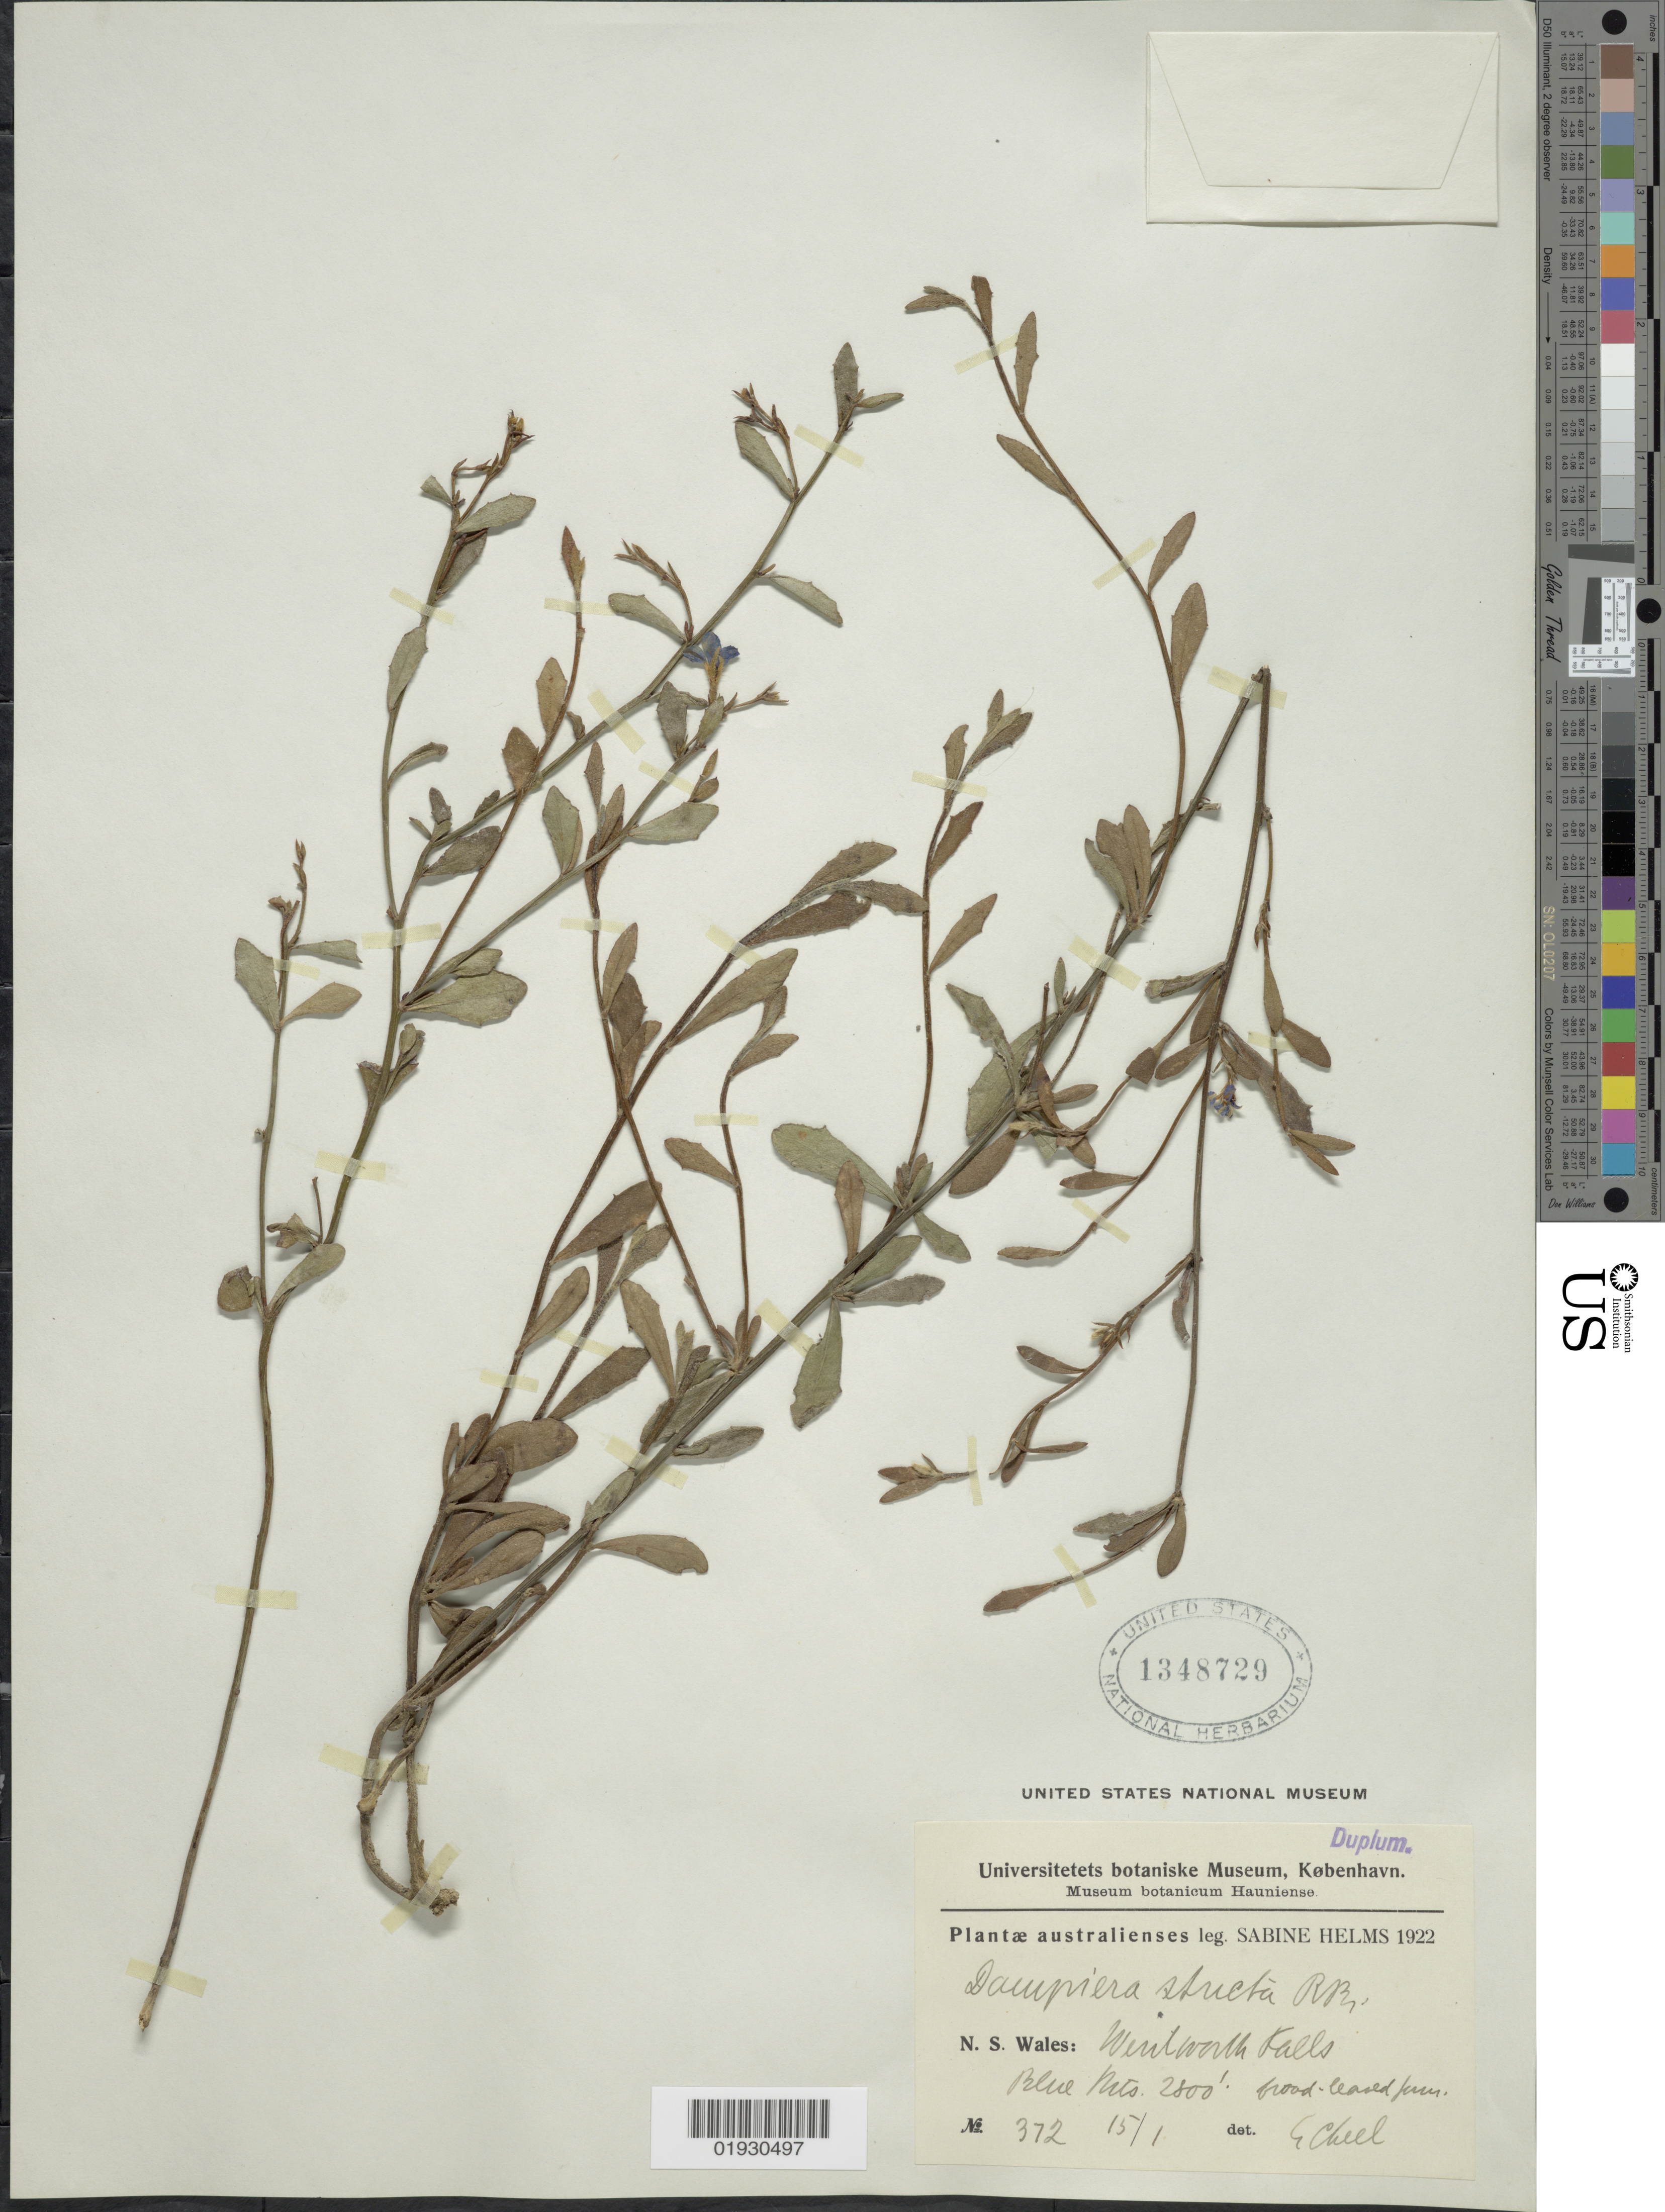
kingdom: Plantae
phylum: Tracheophyta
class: Magnoliopsida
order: Asterales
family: Goodeniaceae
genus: Dampiera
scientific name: Dampiera stricta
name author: (Sm.) R. Br.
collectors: S. Helms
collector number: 372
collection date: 1922-01-15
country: Australia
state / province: New South Wales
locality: Wenthworth Falls. Blue Mts.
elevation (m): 853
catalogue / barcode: US 1348729